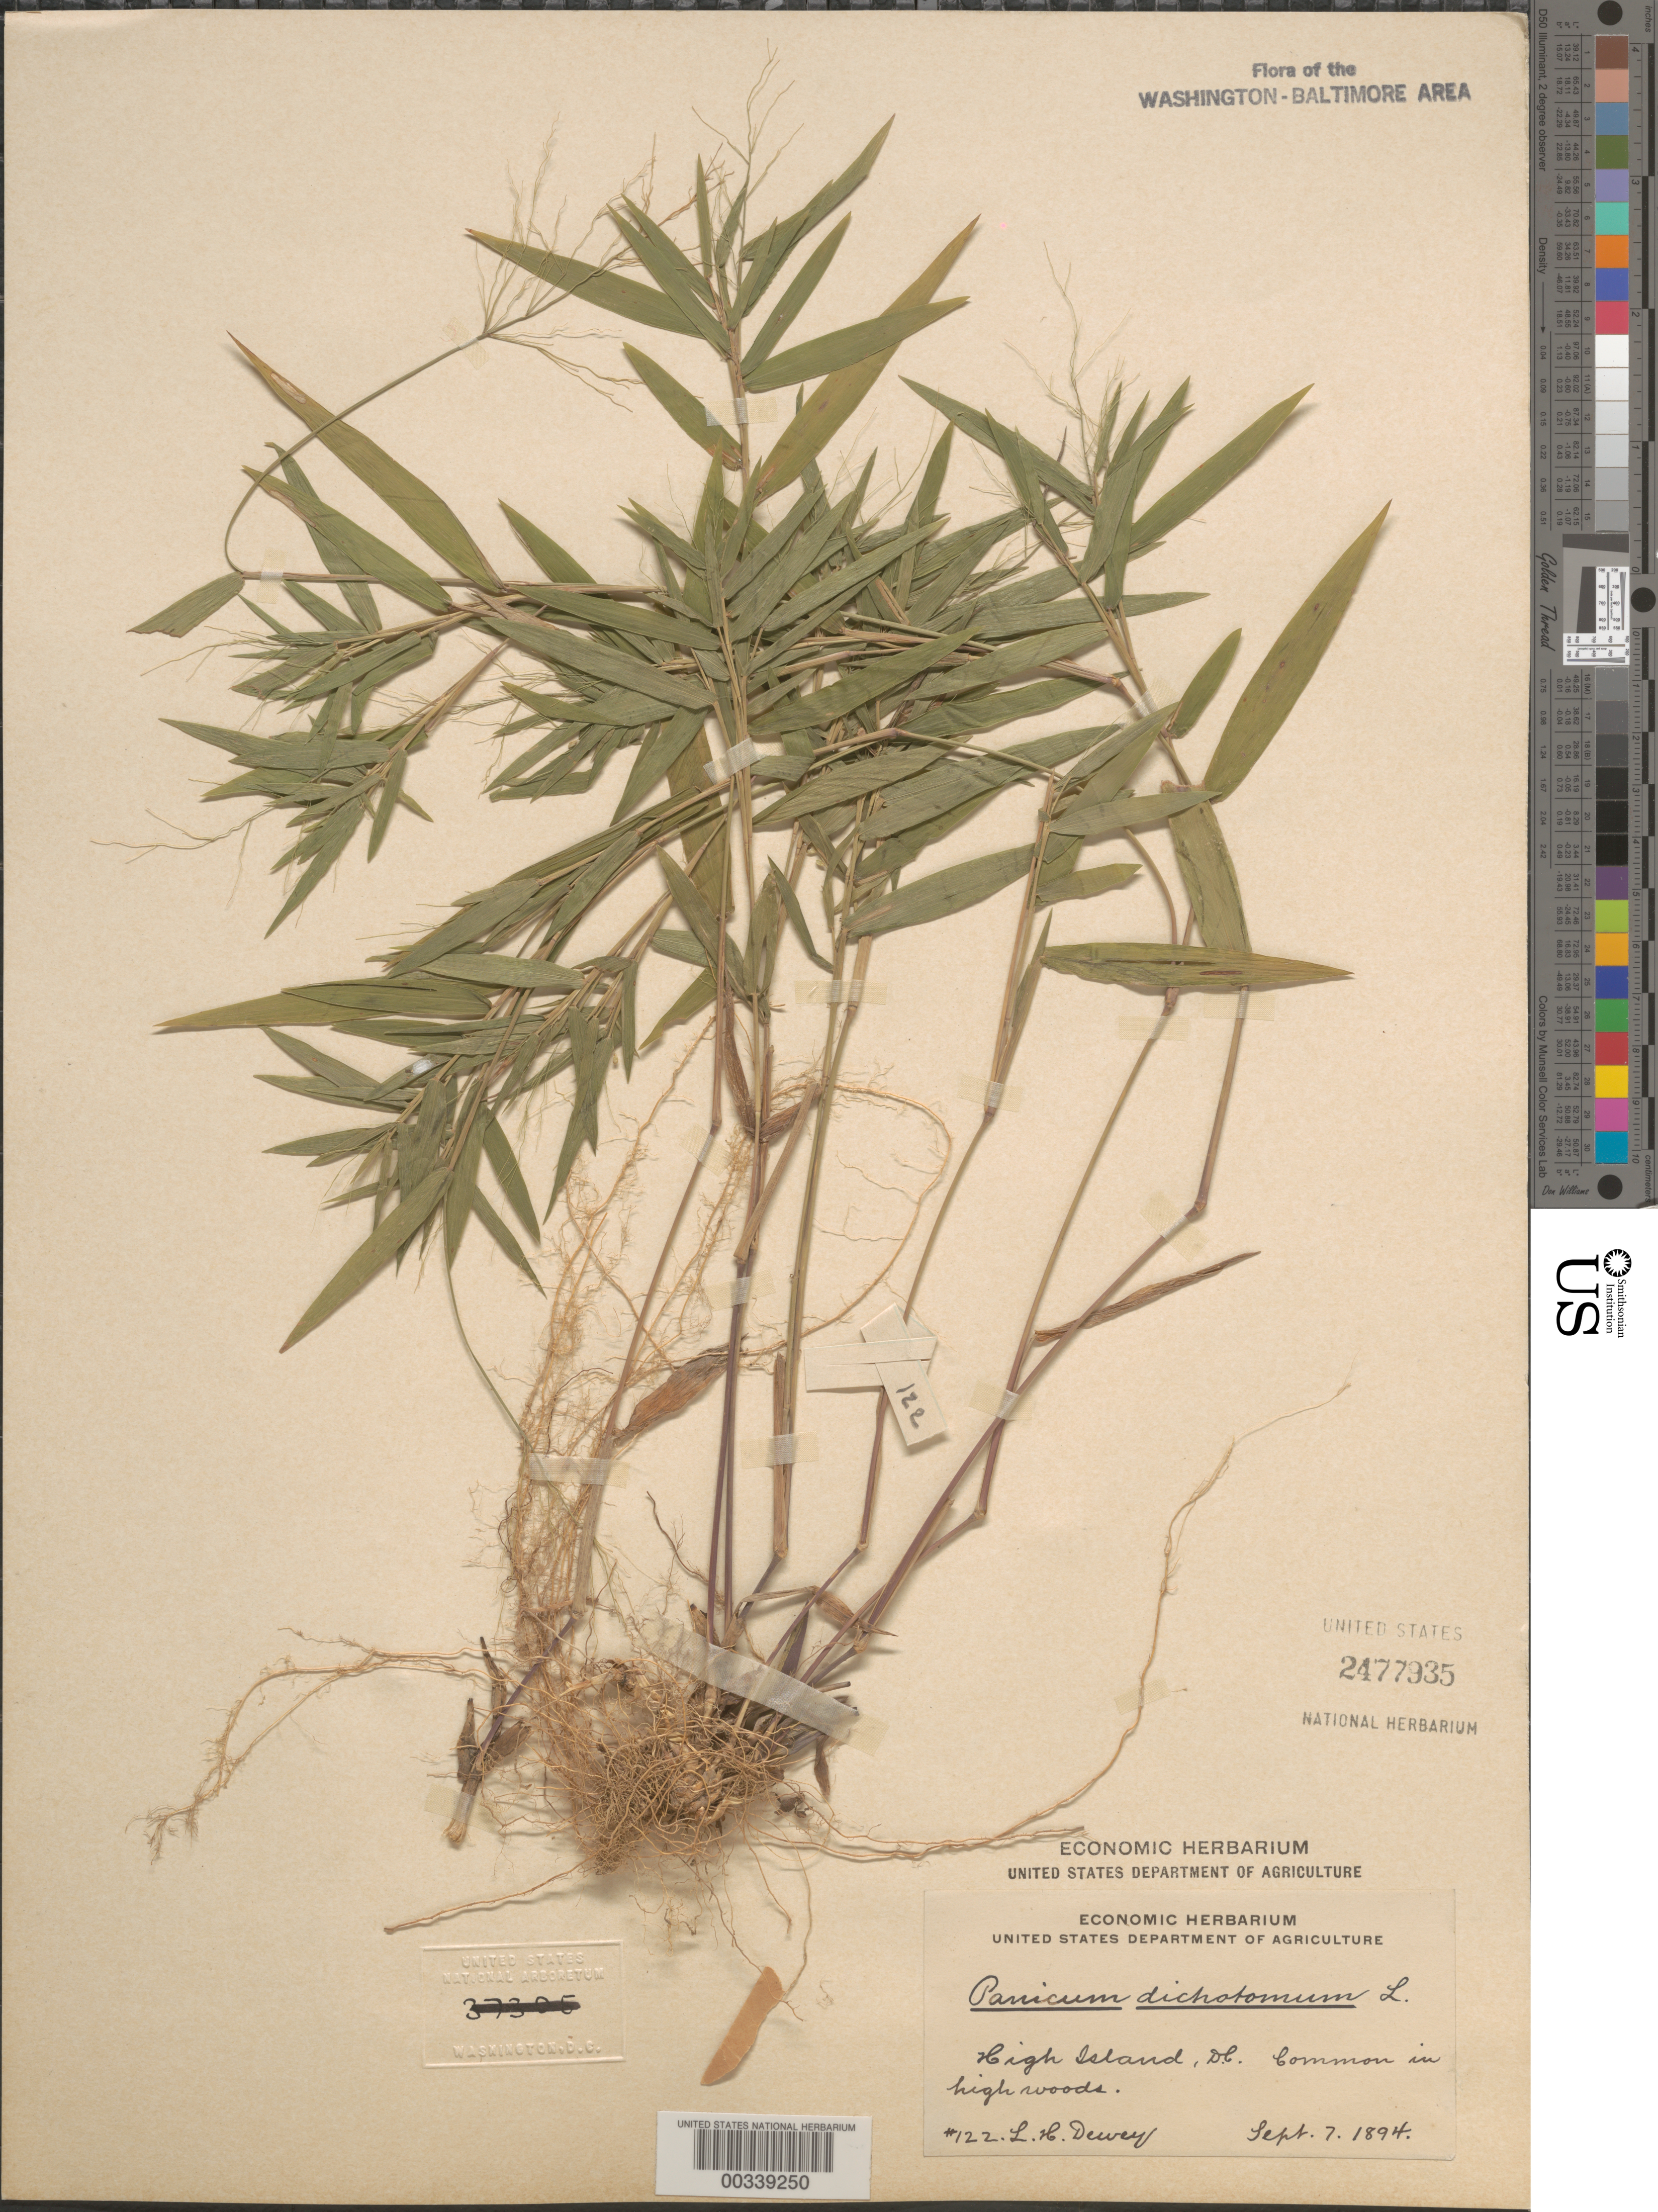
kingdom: Plantae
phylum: Tracheophyta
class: Liliopsida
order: Poales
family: Poaceae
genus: Dichanthelium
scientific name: Dichanthelium dichotomum var. dichotomum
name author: (L.) Gould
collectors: L. H. Dewey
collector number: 122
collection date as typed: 07 Sep 1894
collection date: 1894-09-07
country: United States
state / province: Maryland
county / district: Montgomery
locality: High Island C. & O. Canal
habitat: High woods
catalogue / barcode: US 2477935